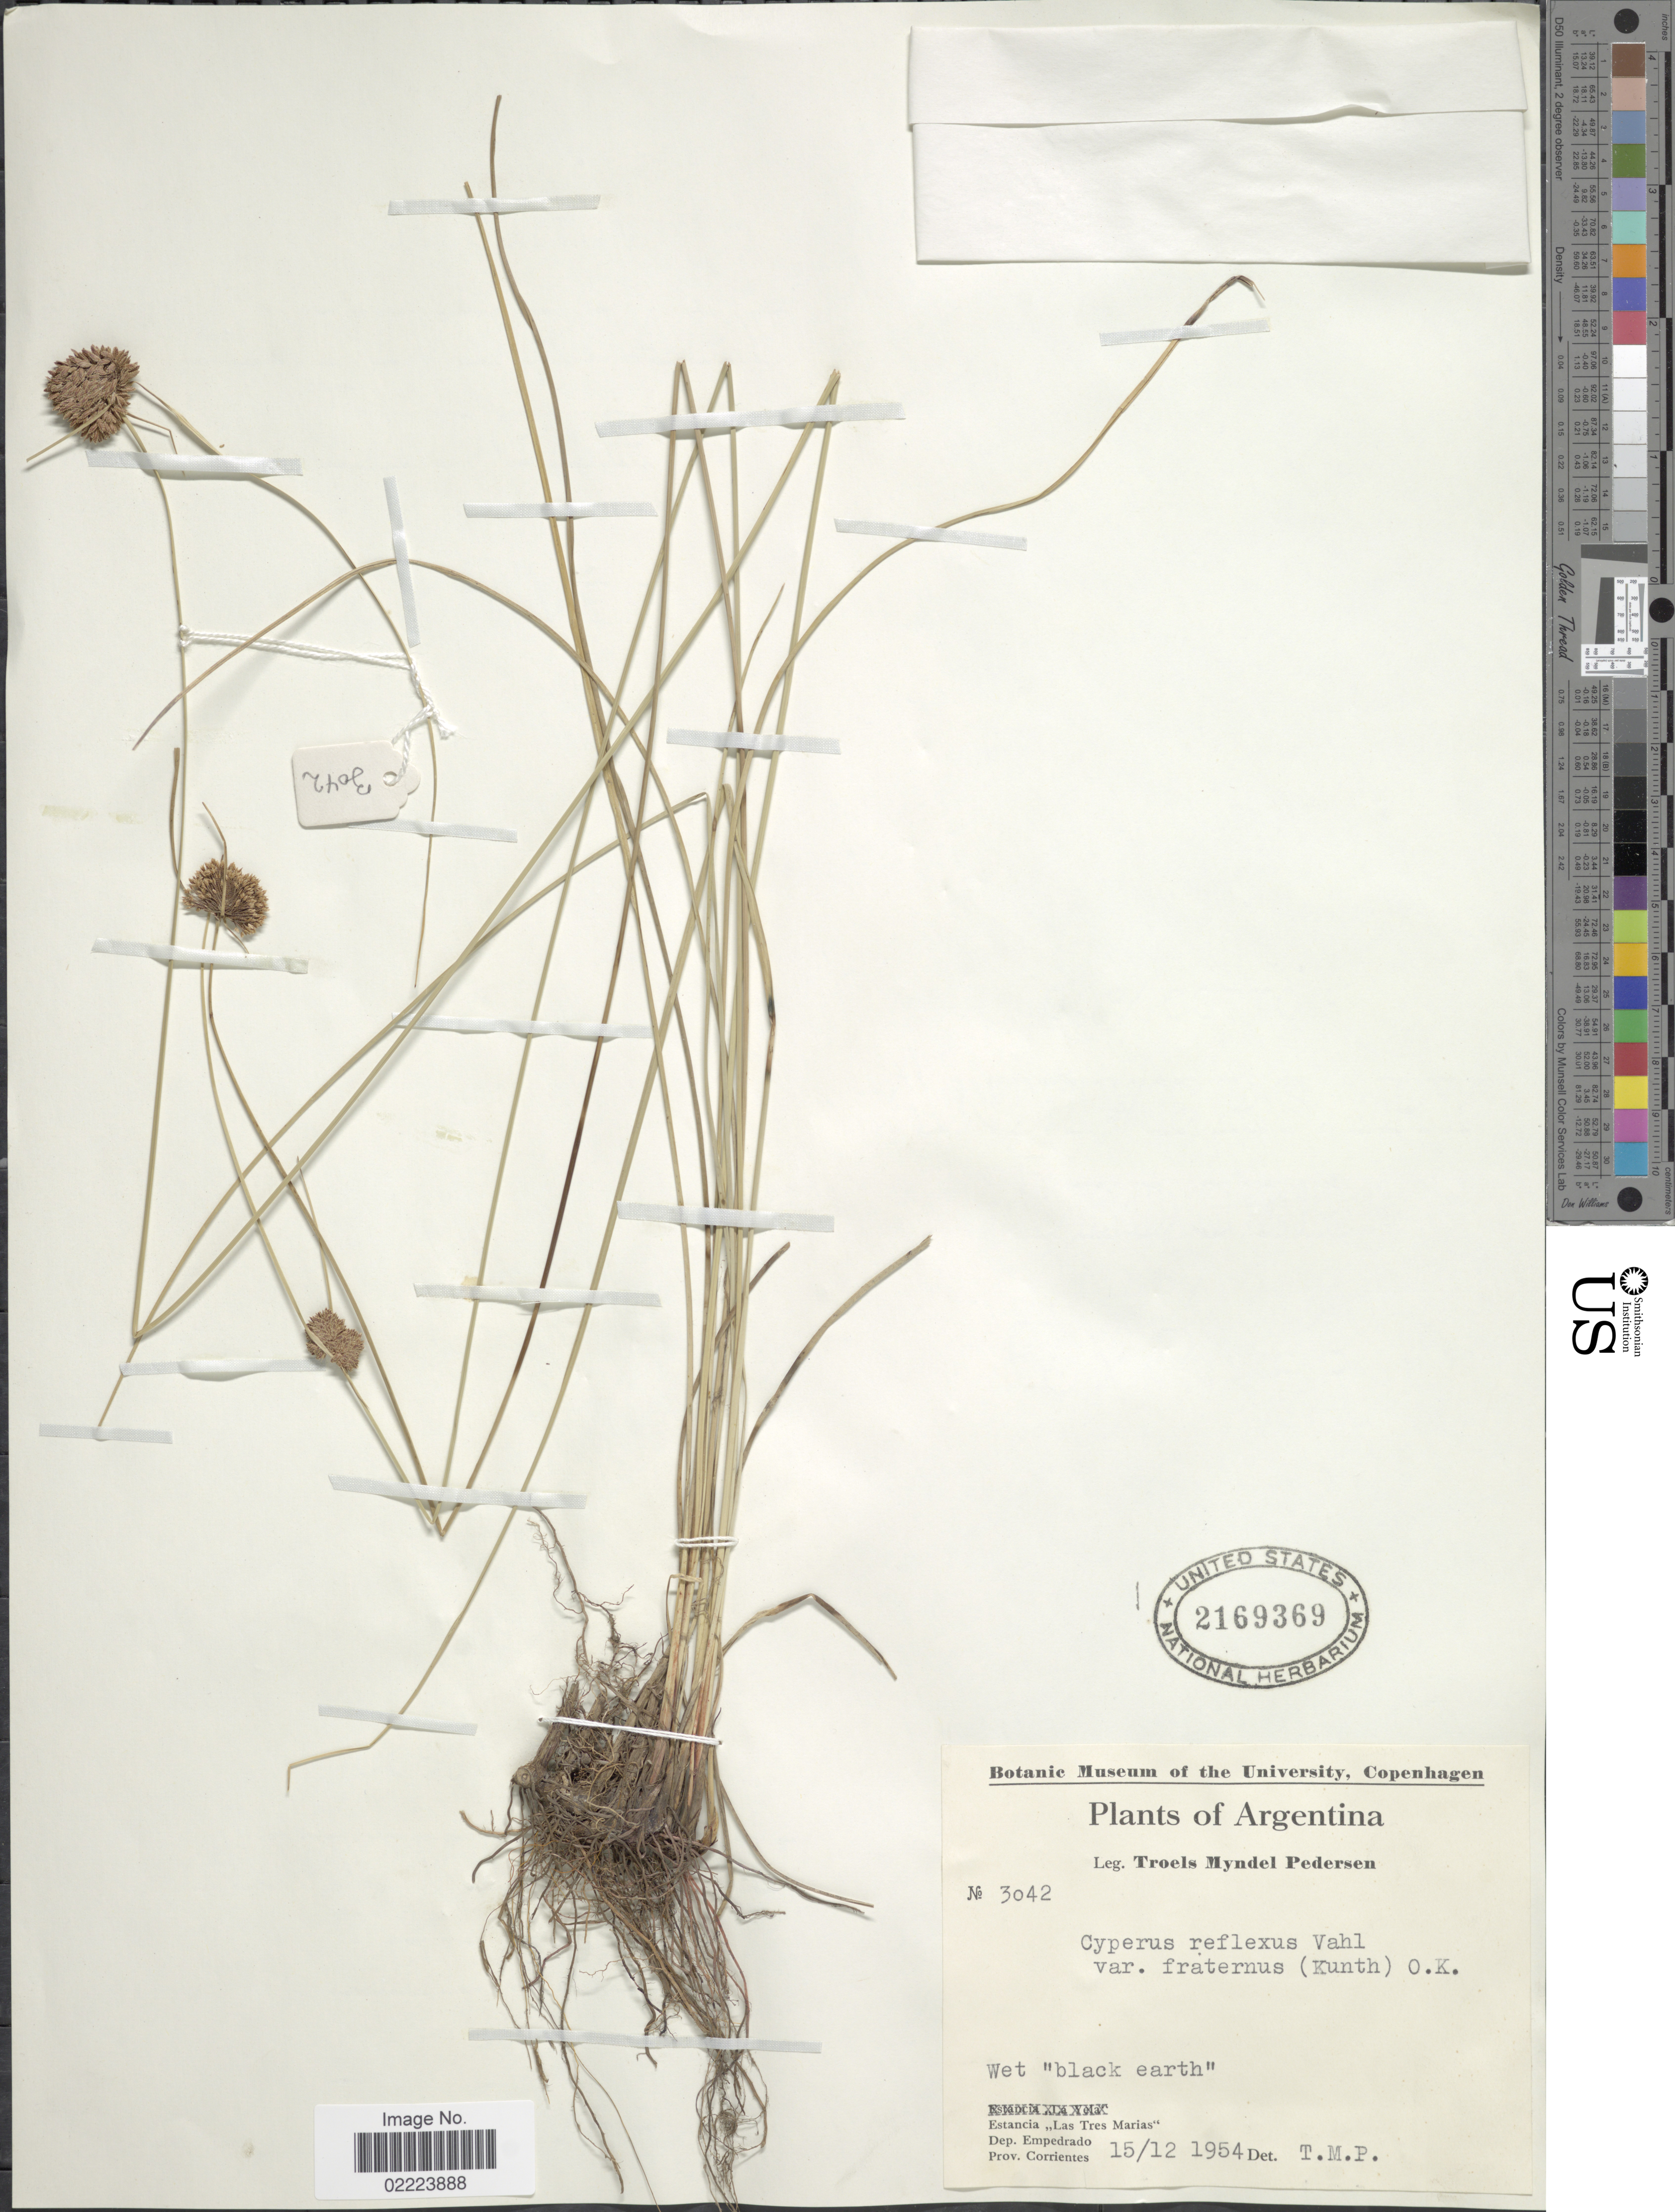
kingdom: Plantae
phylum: Tracheophyta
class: Liliopsida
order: Poales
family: Cyperaceae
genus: Cyperus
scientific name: Cyperus reflexus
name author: Vahl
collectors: T. Pederson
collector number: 3042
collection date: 1954-12-15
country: Argentina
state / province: Corrientes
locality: Estancia "Las Tres Marias", Dep. Empedrado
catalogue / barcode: US 2169369